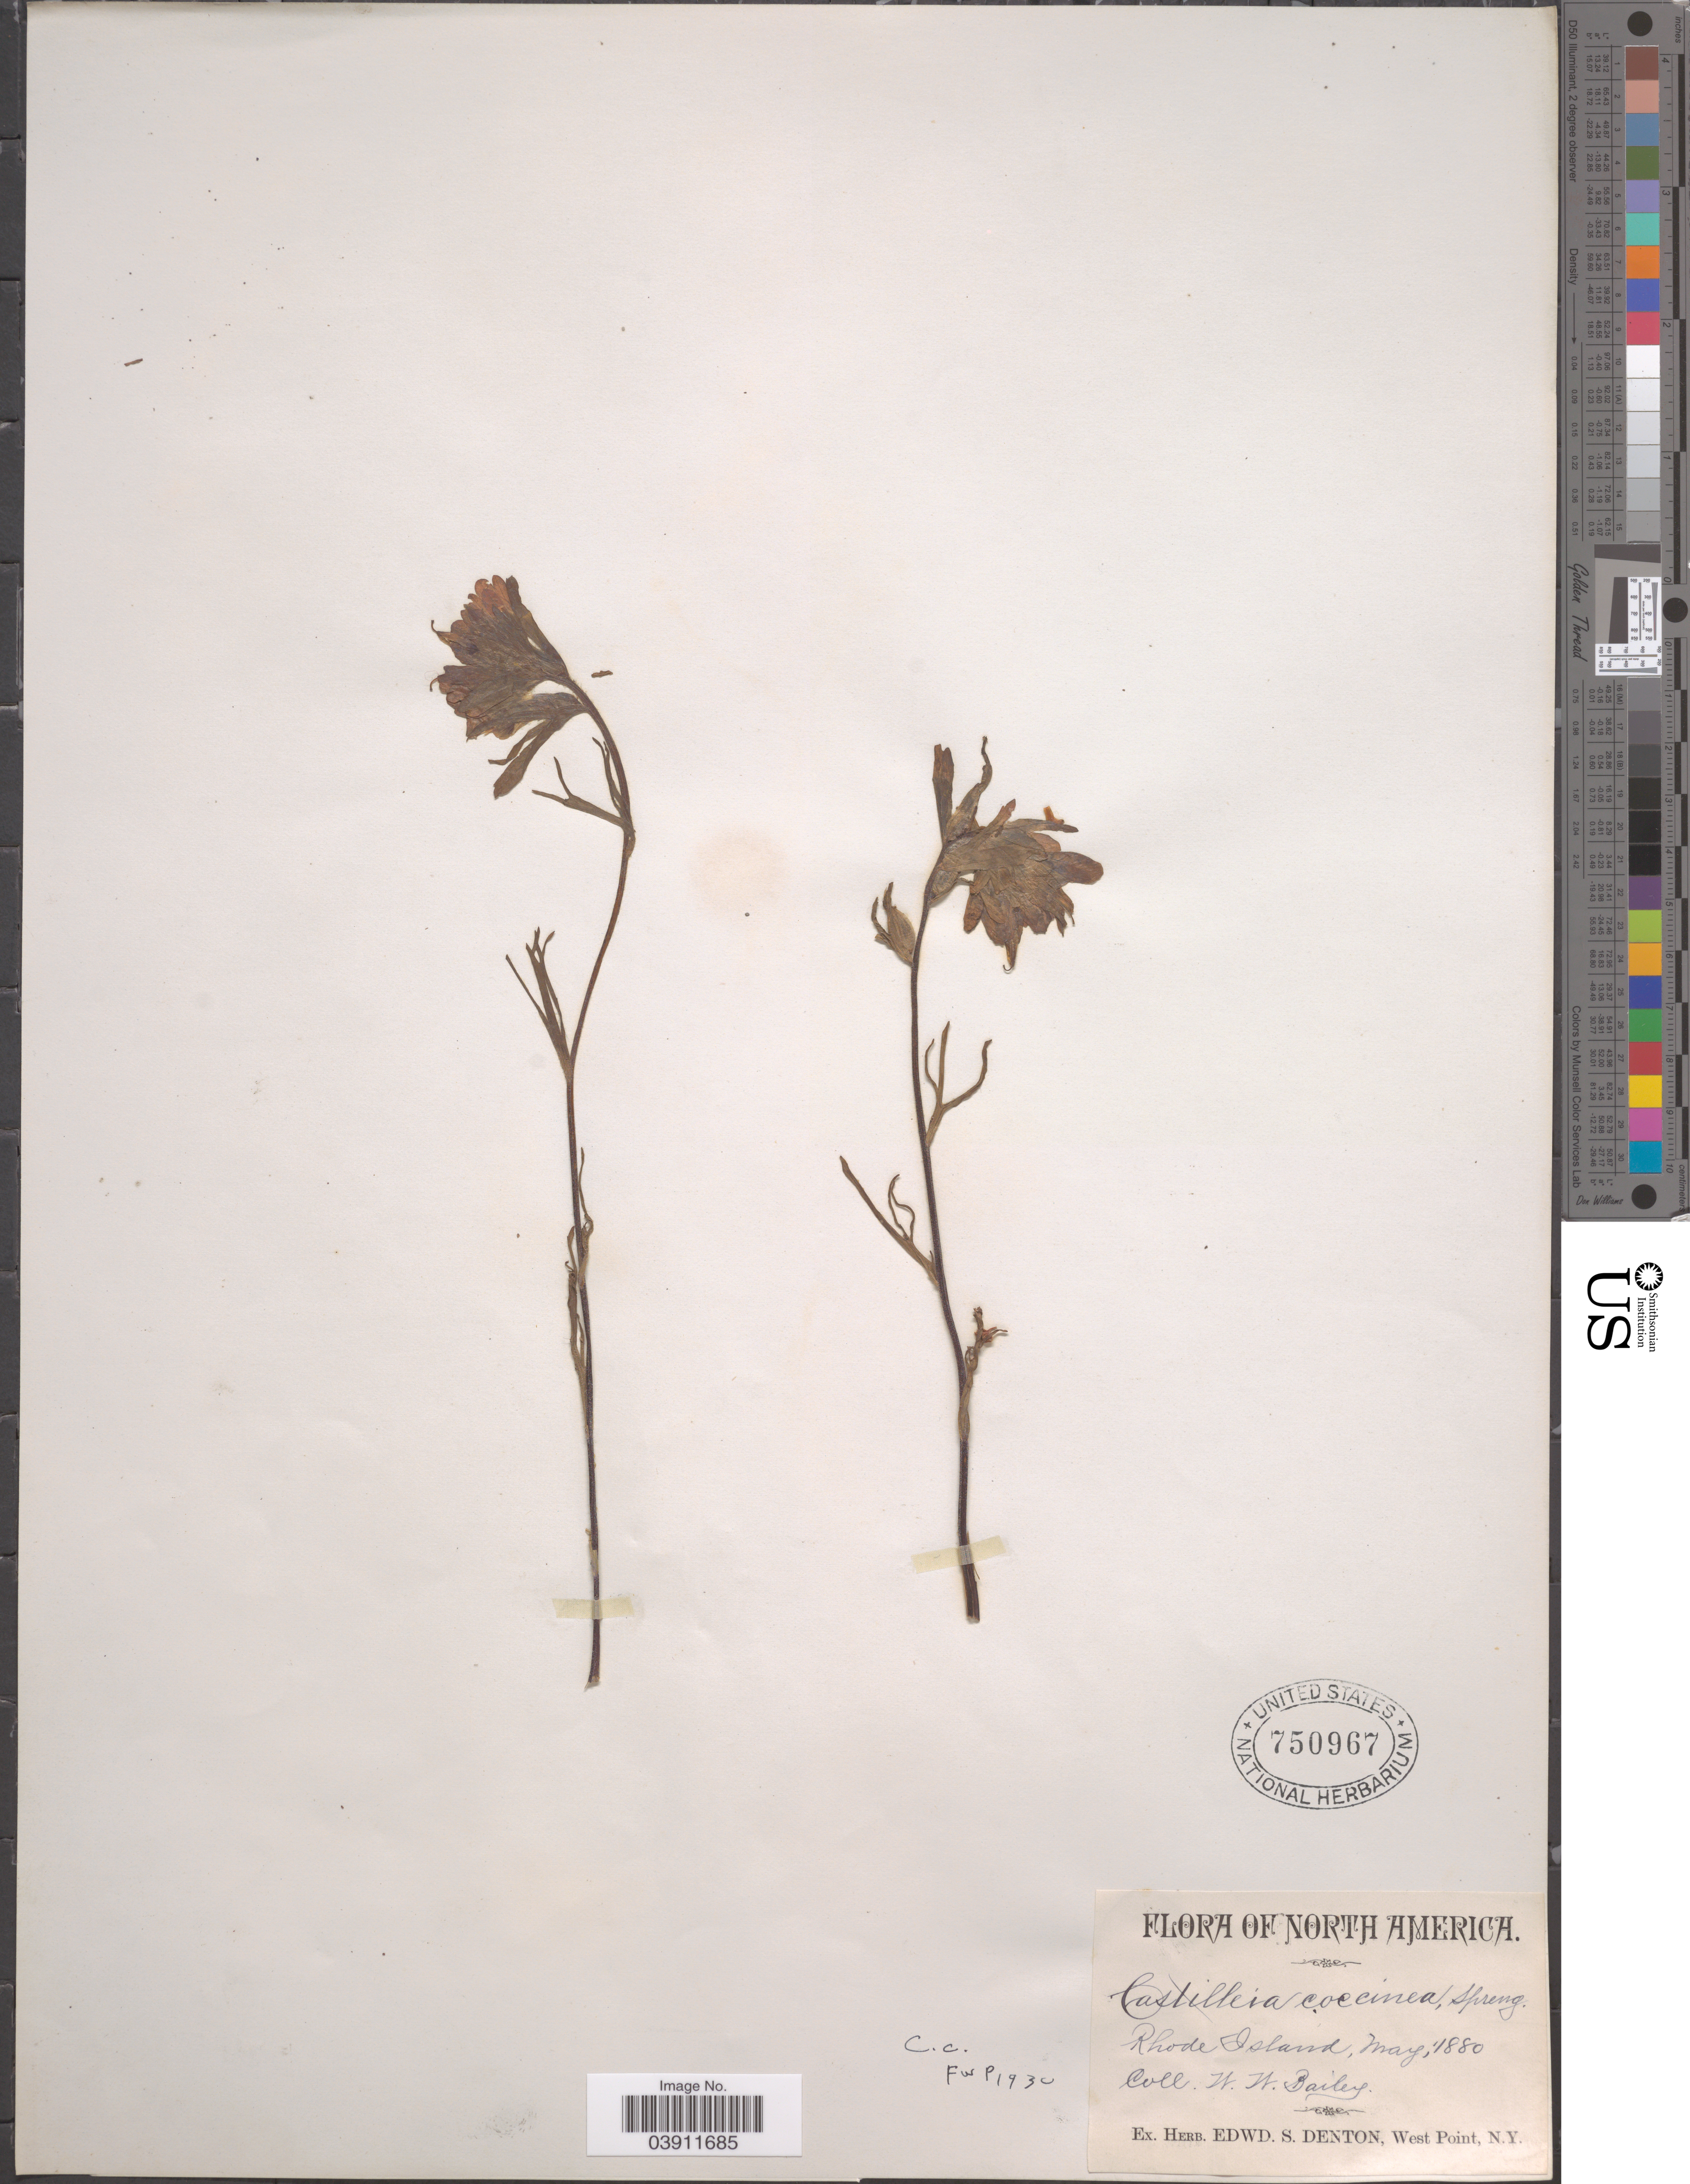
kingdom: Plantae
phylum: Tracheophyta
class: Magnoliopsida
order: Lamiales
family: Orobanchaceae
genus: Castilleja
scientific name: Castilleja coccinea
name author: (L.) Spreng.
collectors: W. W. Bailey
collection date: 1880-05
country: United States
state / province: Rhode Island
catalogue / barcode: US 750967